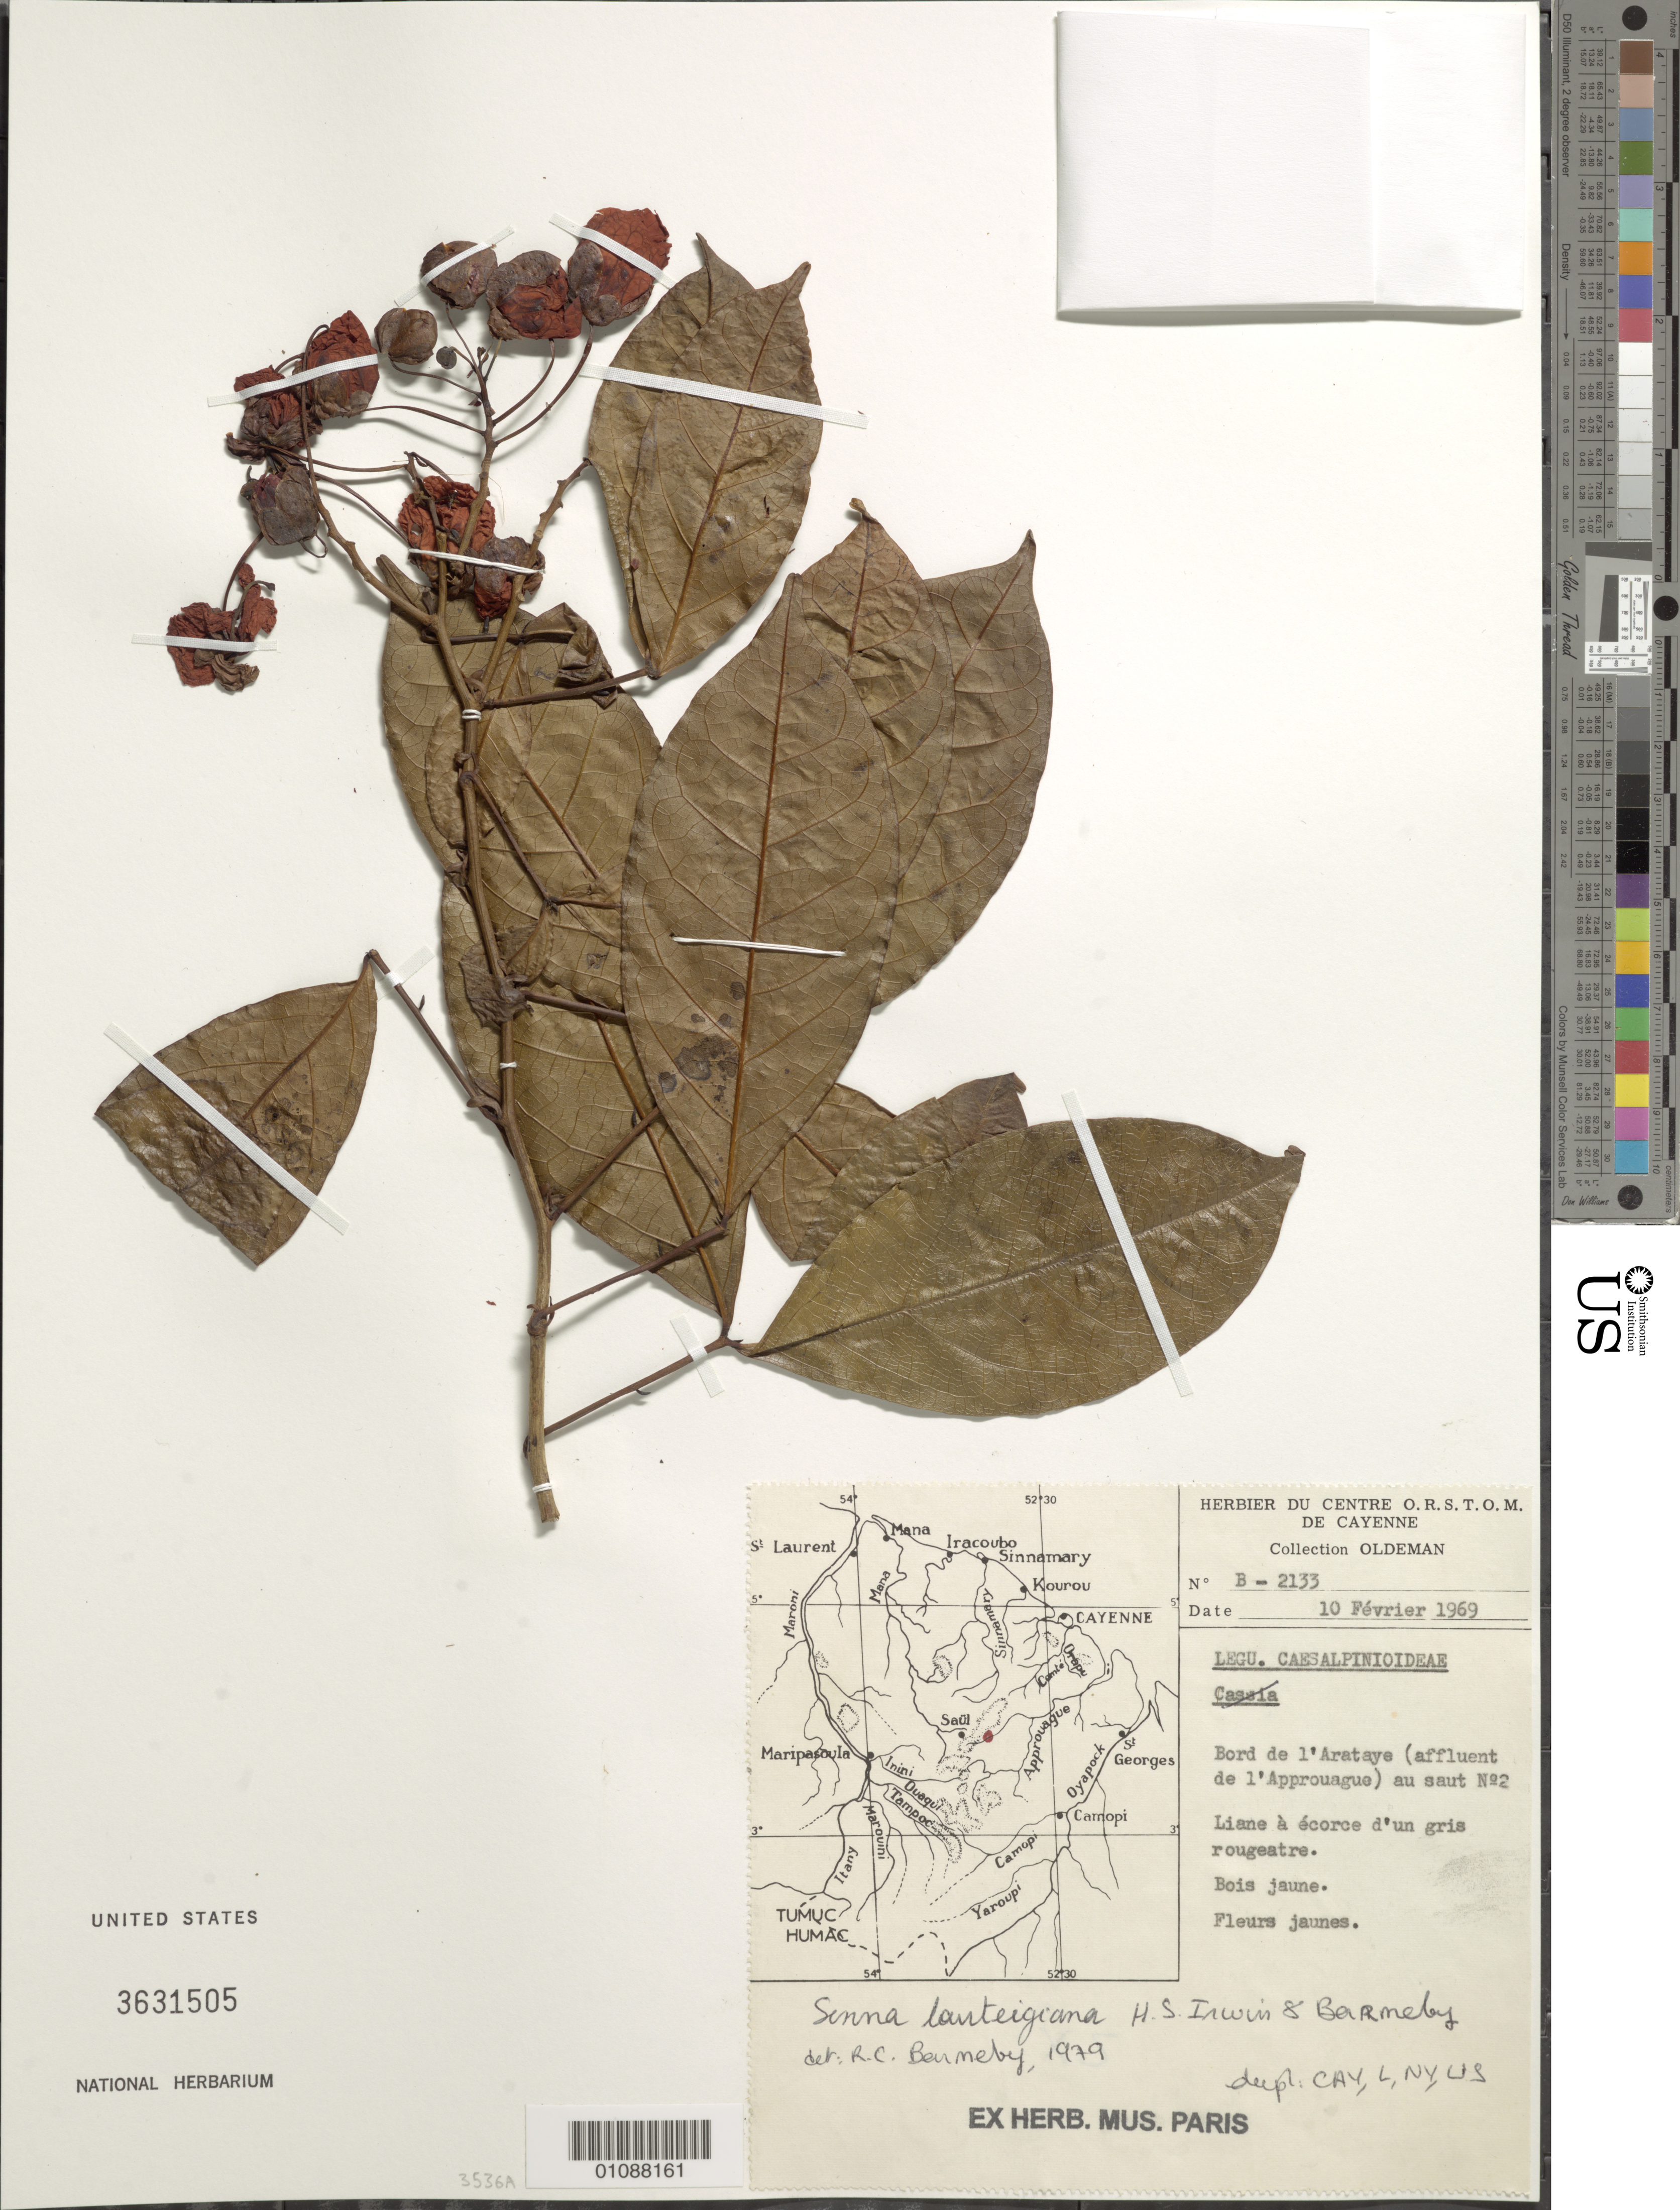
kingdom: Plantae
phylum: Tracheophyta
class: Magnoliopsida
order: Fabales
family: Fabaceae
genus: Senna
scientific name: Senna lanteigiana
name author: H.S. Irwin & Barneby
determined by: Barneby, Rupert C., (NY)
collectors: R. Oldeman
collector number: B 2133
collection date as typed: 10-Feb-69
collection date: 1969-02-10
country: French Guiana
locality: Bord de l'Arataye (affluent de l'Approuague) au saut Nº2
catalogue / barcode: US 3631505